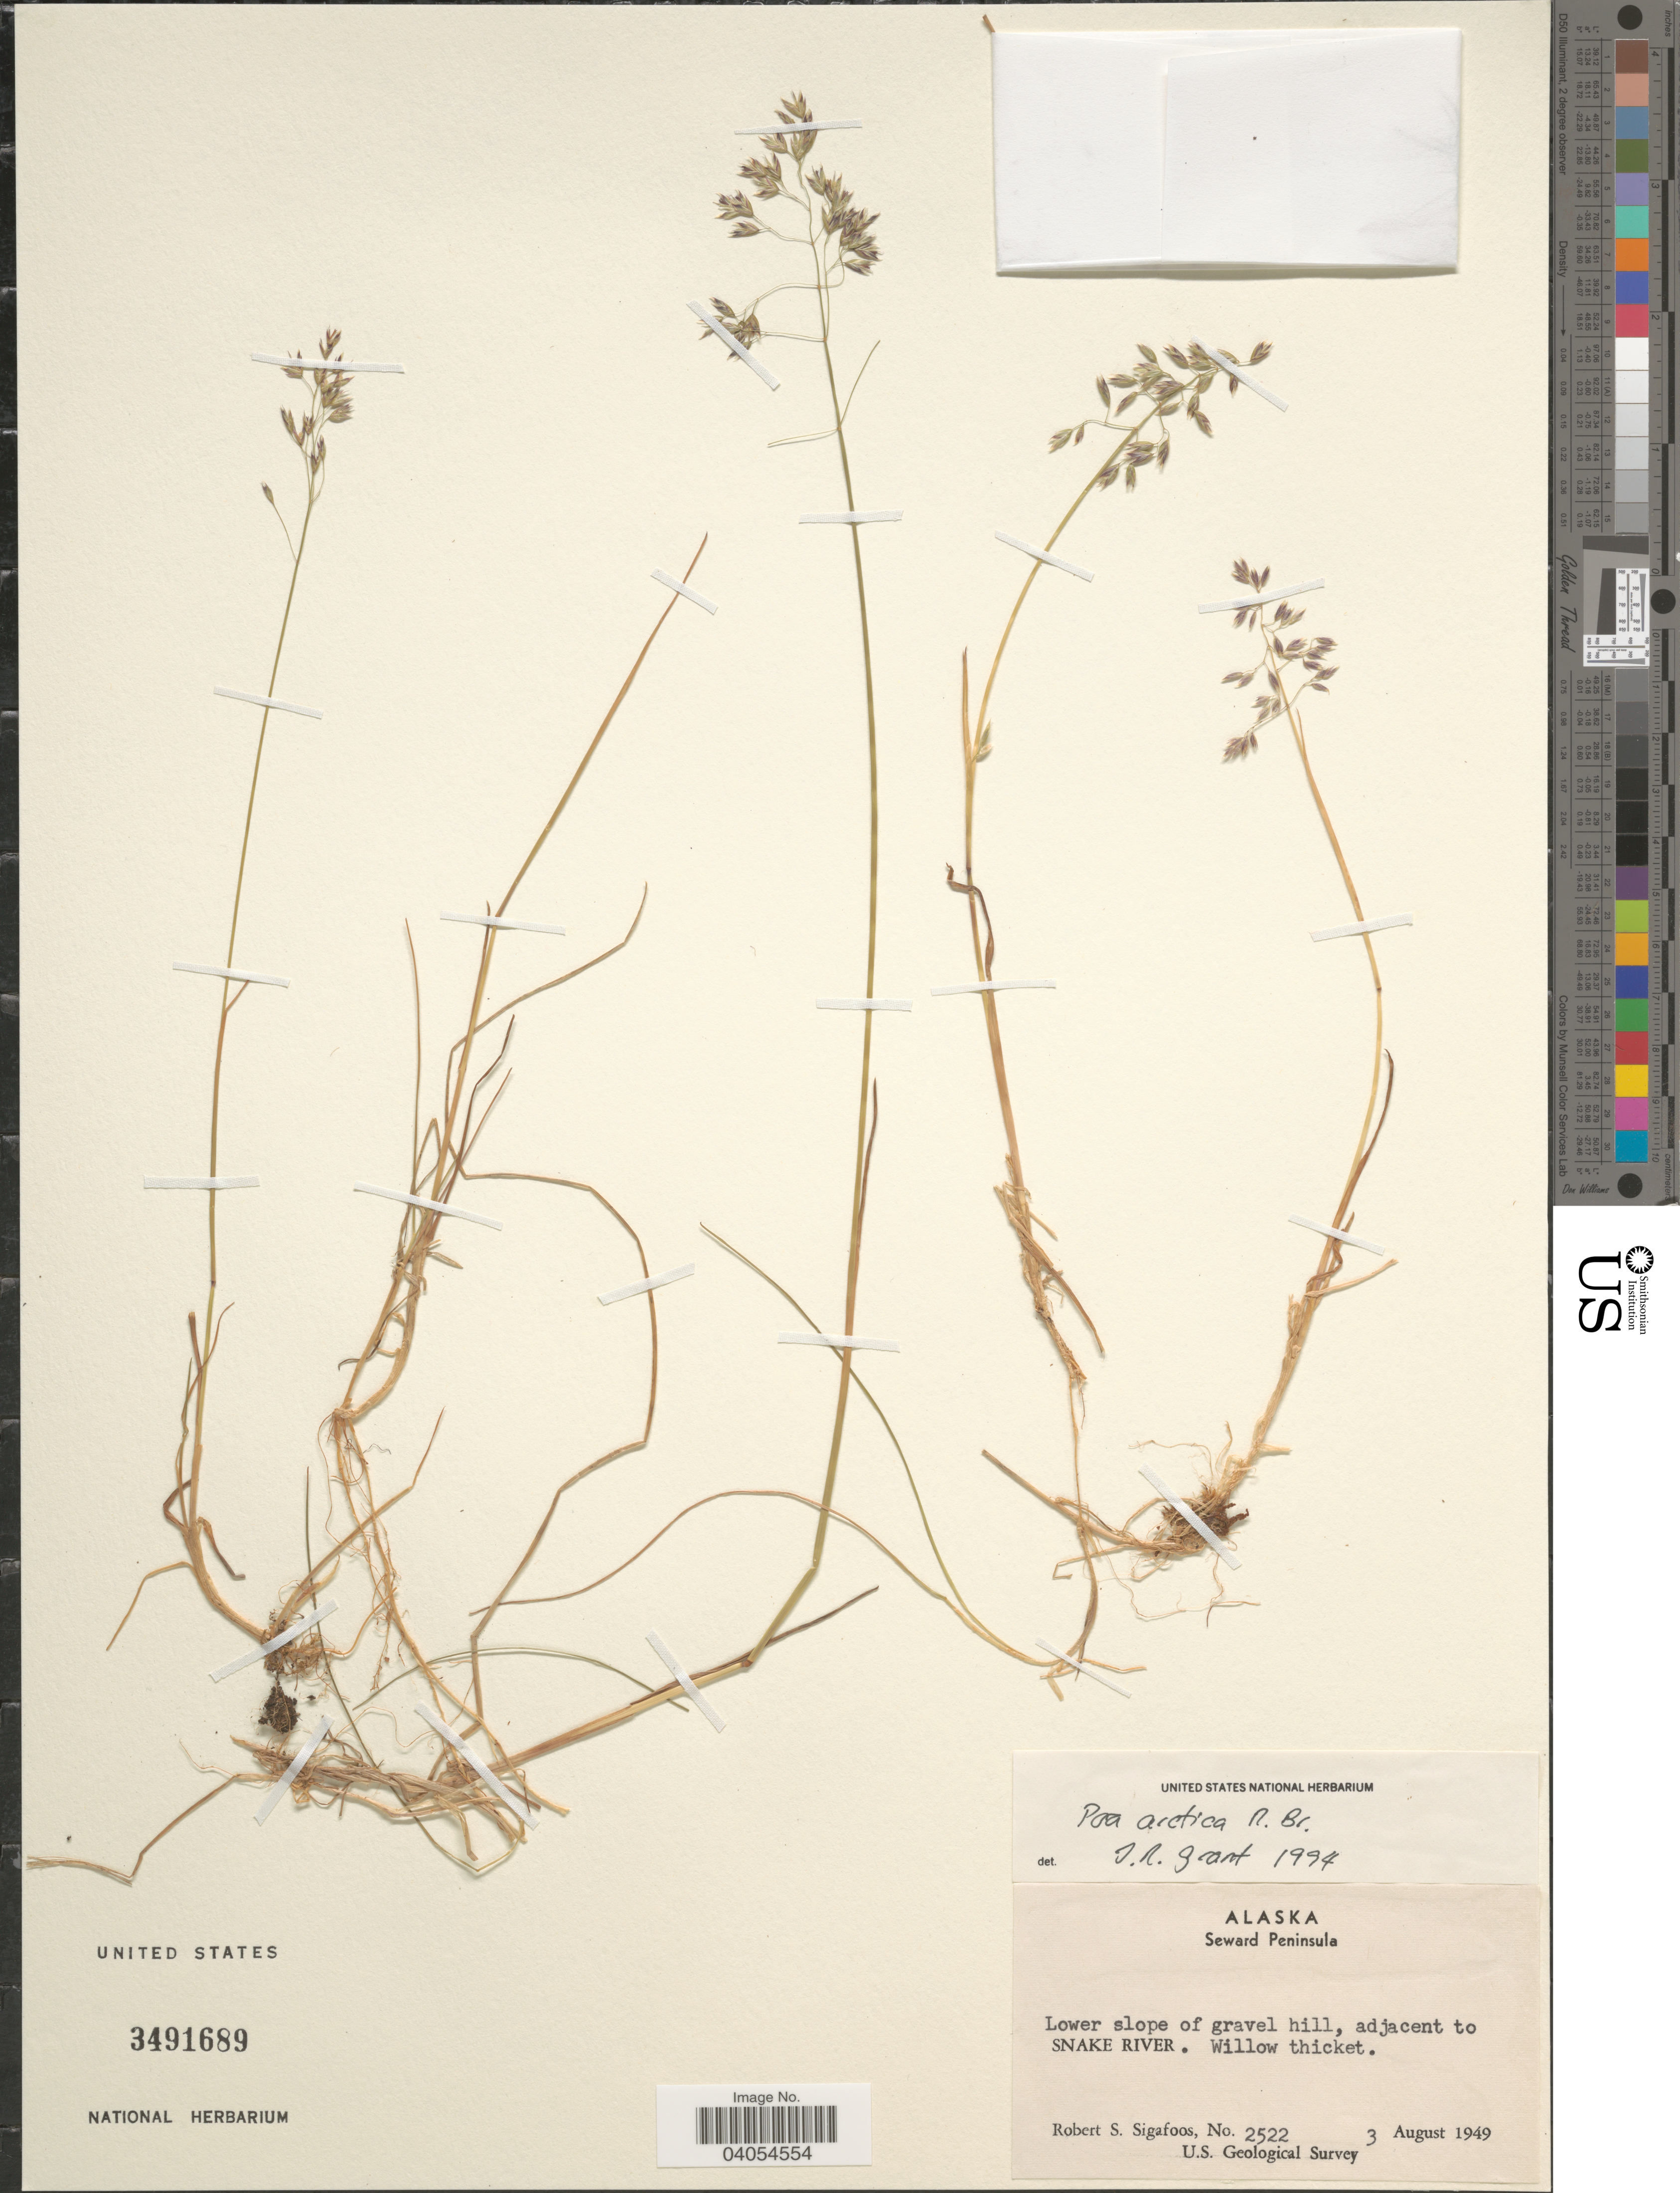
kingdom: Plantae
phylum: Tracheophyta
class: Liliopsida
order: Poales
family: Poaceae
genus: Poa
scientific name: Poa arctica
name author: R. Br.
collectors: R. Sigafoos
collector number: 2522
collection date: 1949-08-03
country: United States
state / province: Alaska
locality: Seward Peninsula. Lower slope of gravel hill, adjacent to Snake River. Willow thicket.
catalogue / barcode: US 3491689